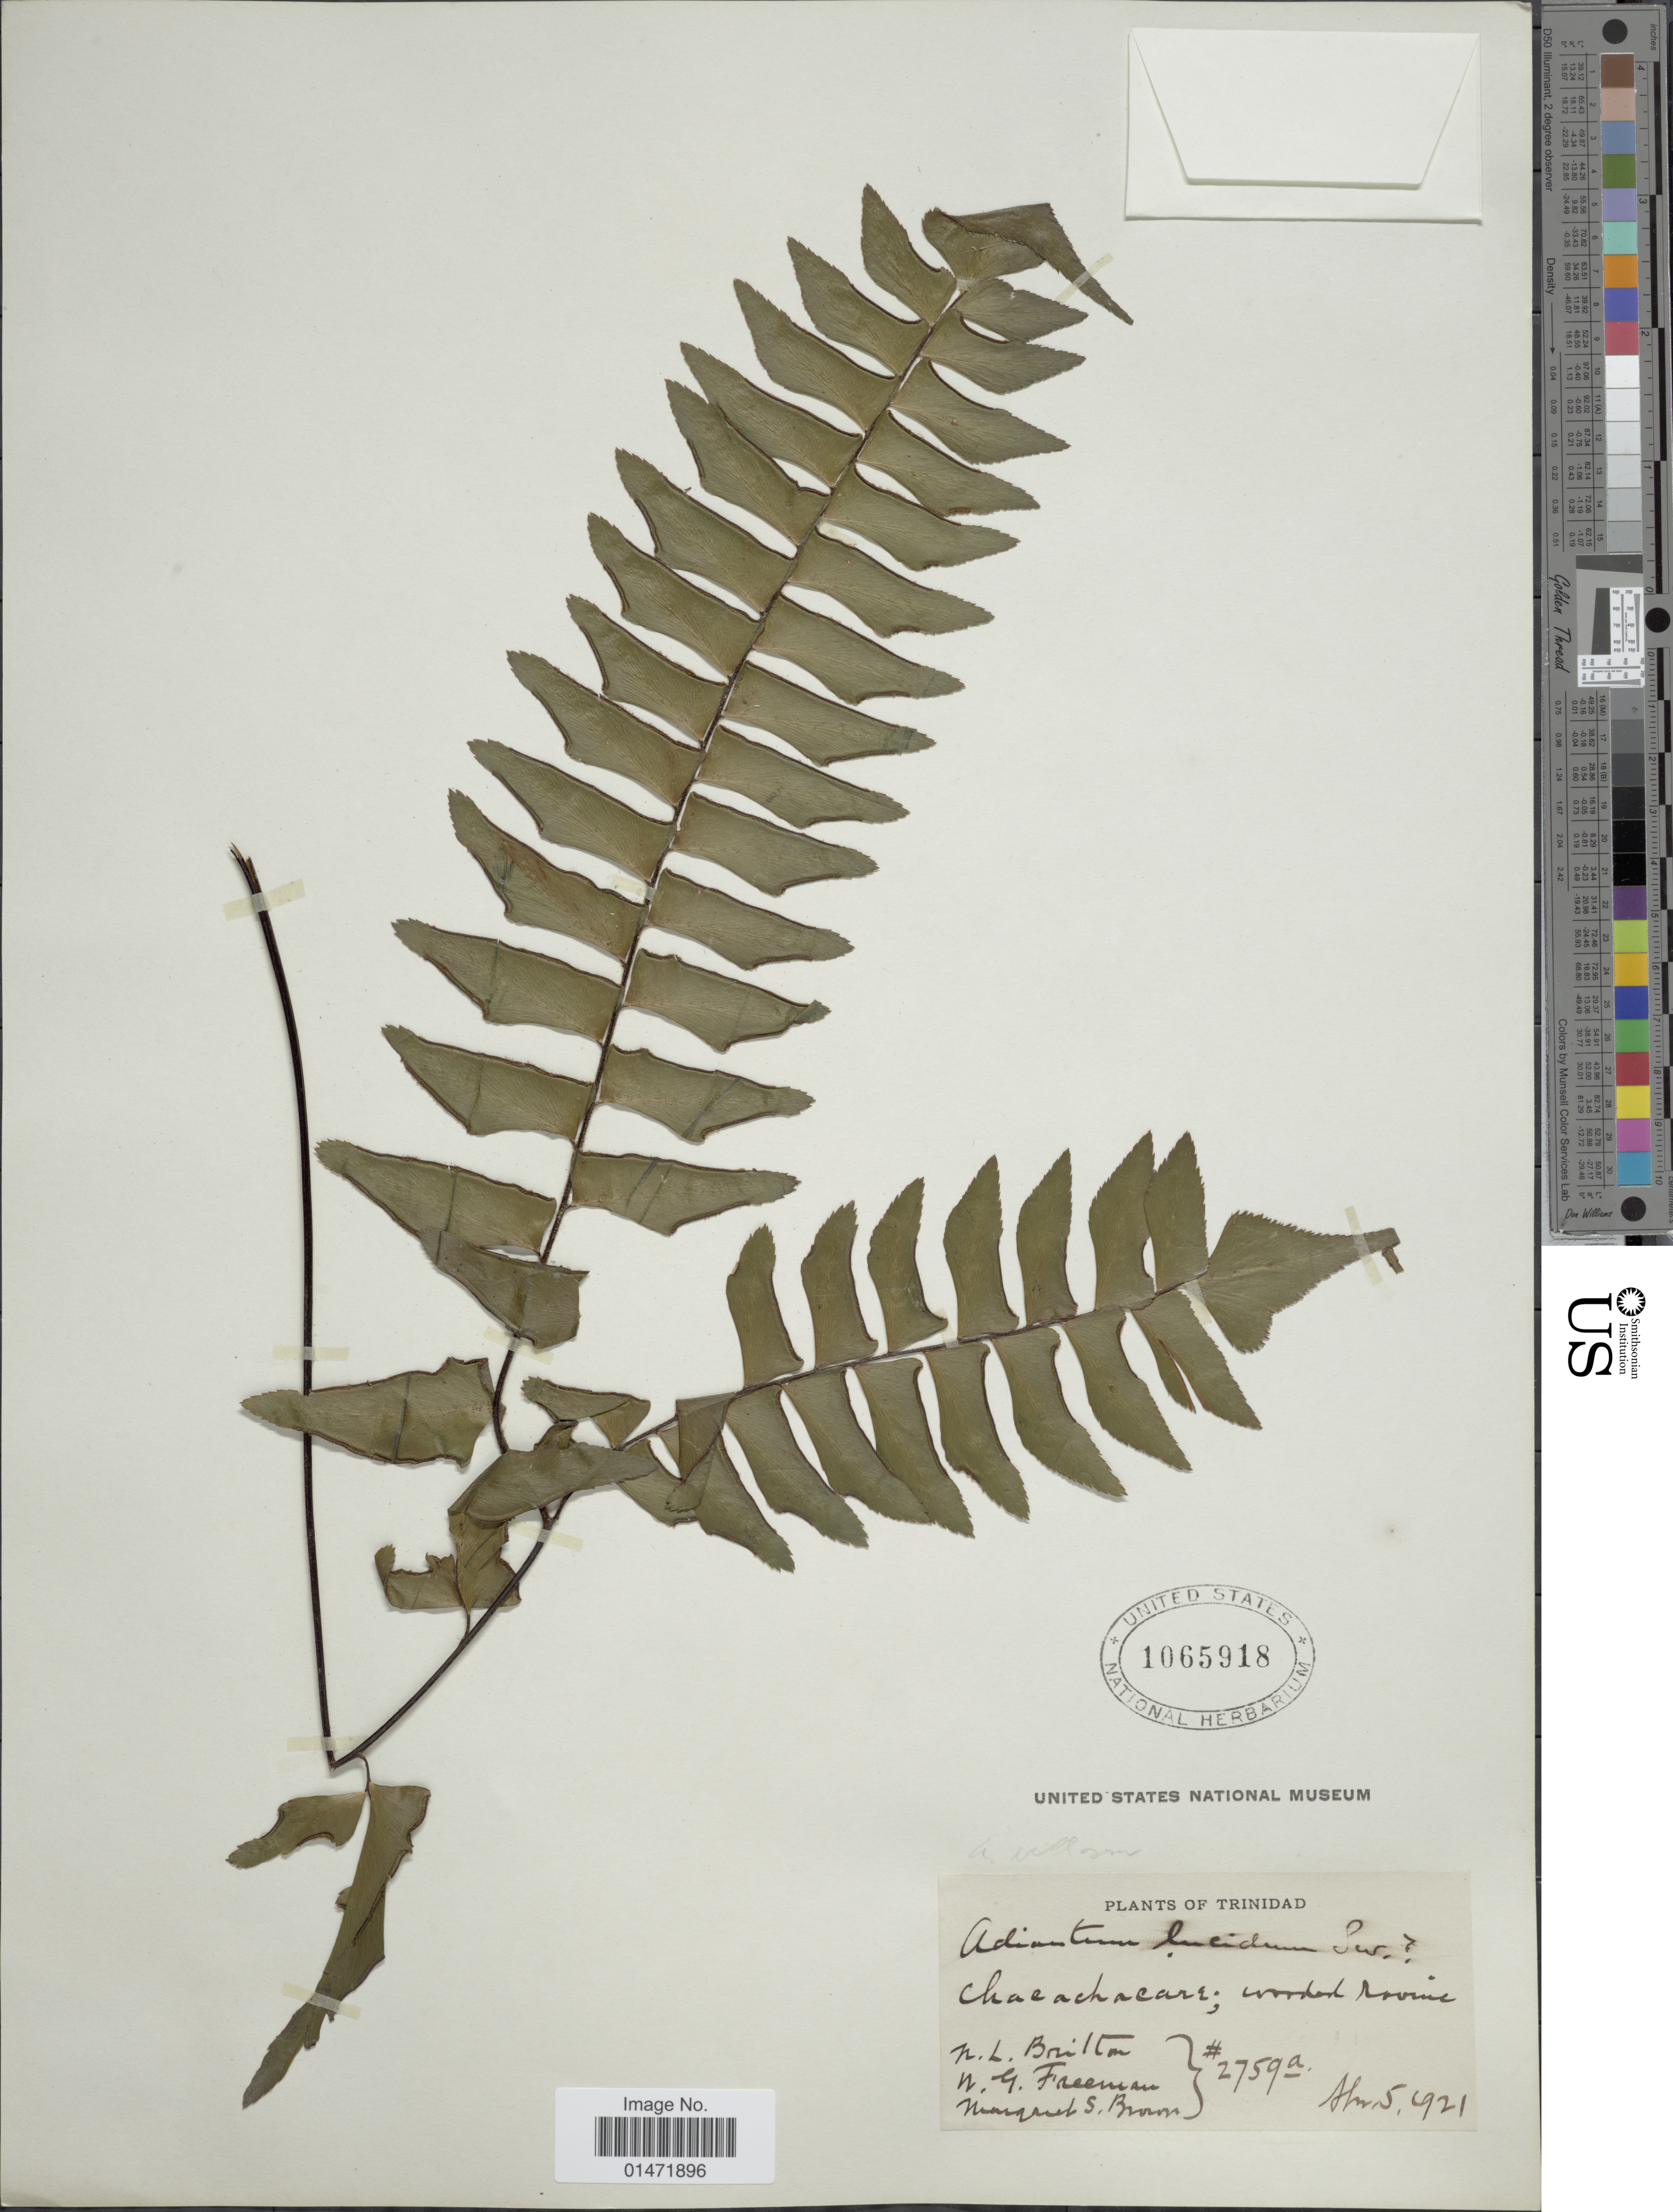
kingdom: Plantae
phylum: Tracheophyta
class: Polypodiopsida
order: Polypodiales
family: Pteridaceae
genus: Adiantum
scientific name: Adiantum villosum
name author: L.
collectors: N. Britton, W. Freeman & M. S. Brown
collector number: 2759a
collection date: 1921-04-05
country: Trinidad and Tobago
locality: Trinidad. Chaeachacare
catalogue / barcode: US 1065918